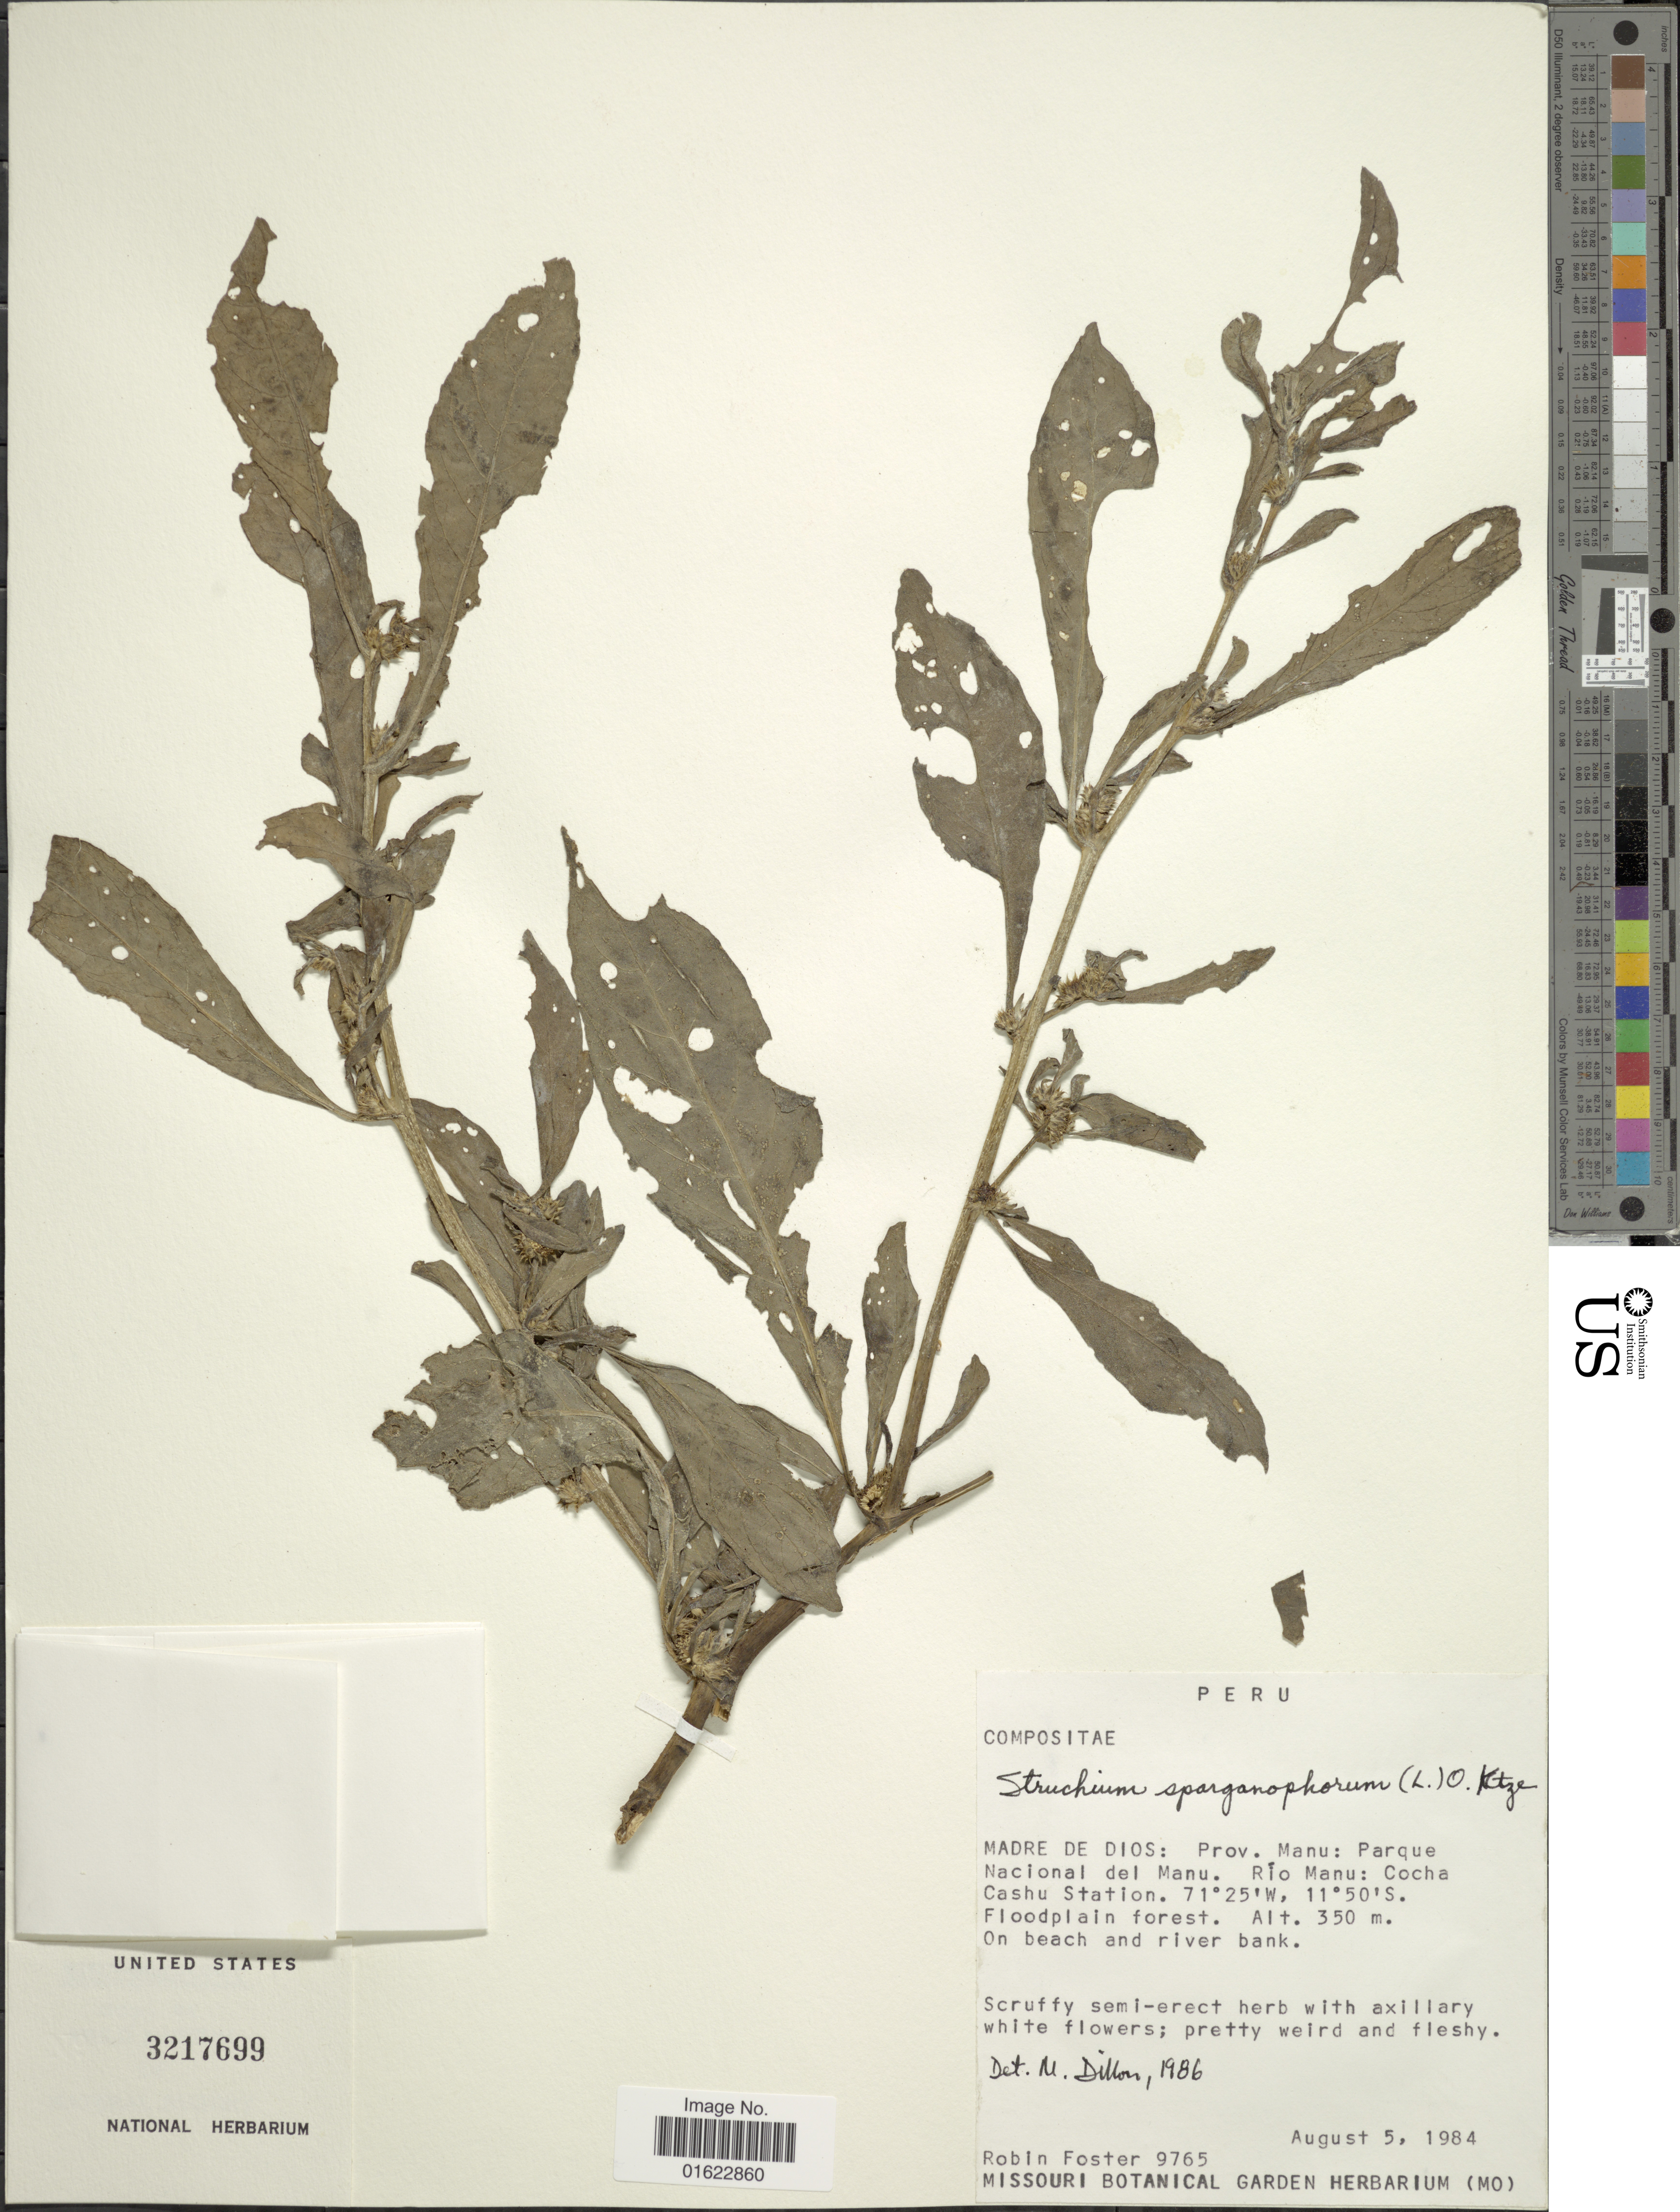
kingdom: Plantae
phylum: Tracheophyta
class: Magnoliopsida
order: Asterales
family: Asteraceae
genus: Struchium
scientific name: Struchium sparganophorum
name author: (L.) Kuntze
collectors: R. B. Foster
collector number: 9765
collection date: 1984-08-05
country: Peru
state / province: Madre de Dios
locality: Peru, Madre de Dios: Prov. Manu: Parque Nacional del Manu. Rio Manu: Cocha Cashu Station.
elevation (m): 350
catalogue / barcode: US 3217699